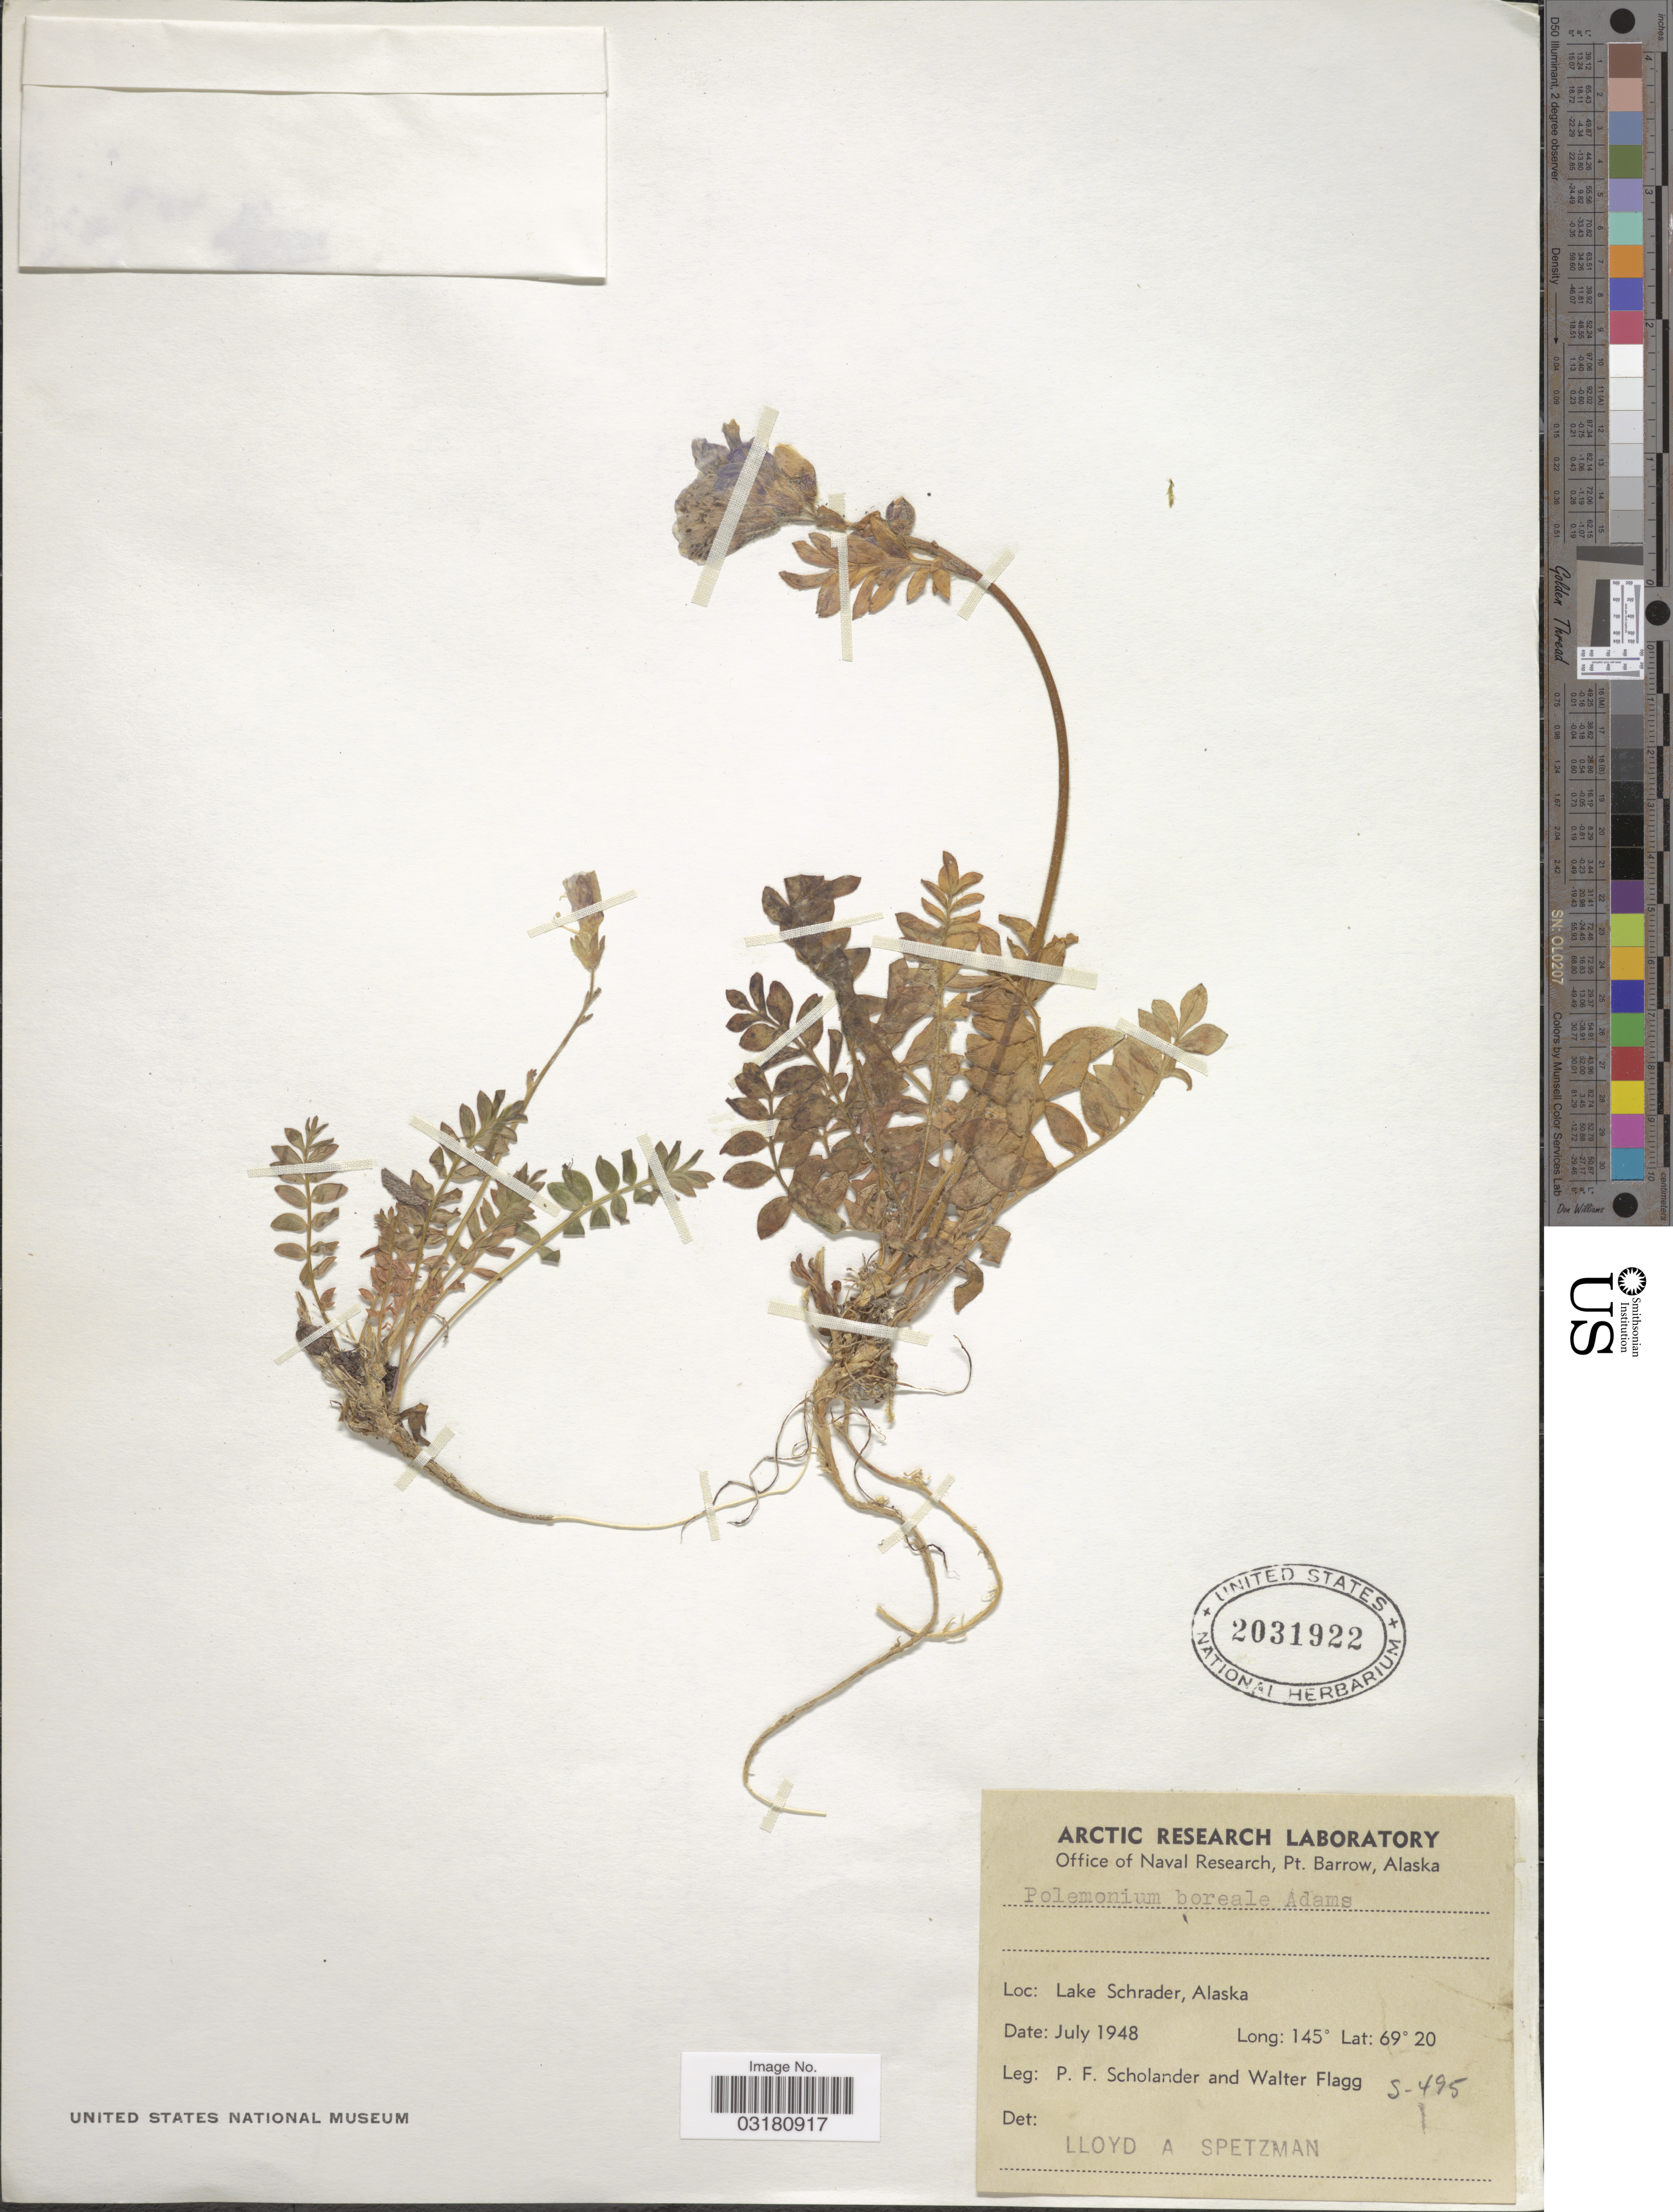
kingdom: Plantae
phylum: Tracheophyta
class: Magnoliopsida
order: Ericales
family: Polemoniaceae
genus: Polemonium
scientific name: Polemonium boreale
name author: Adams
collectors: P. Scholander & W. Flagg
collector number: S-495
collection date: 1948-07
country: United States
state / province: Alaska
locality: Lake Schrader.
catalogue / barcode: US 2031922